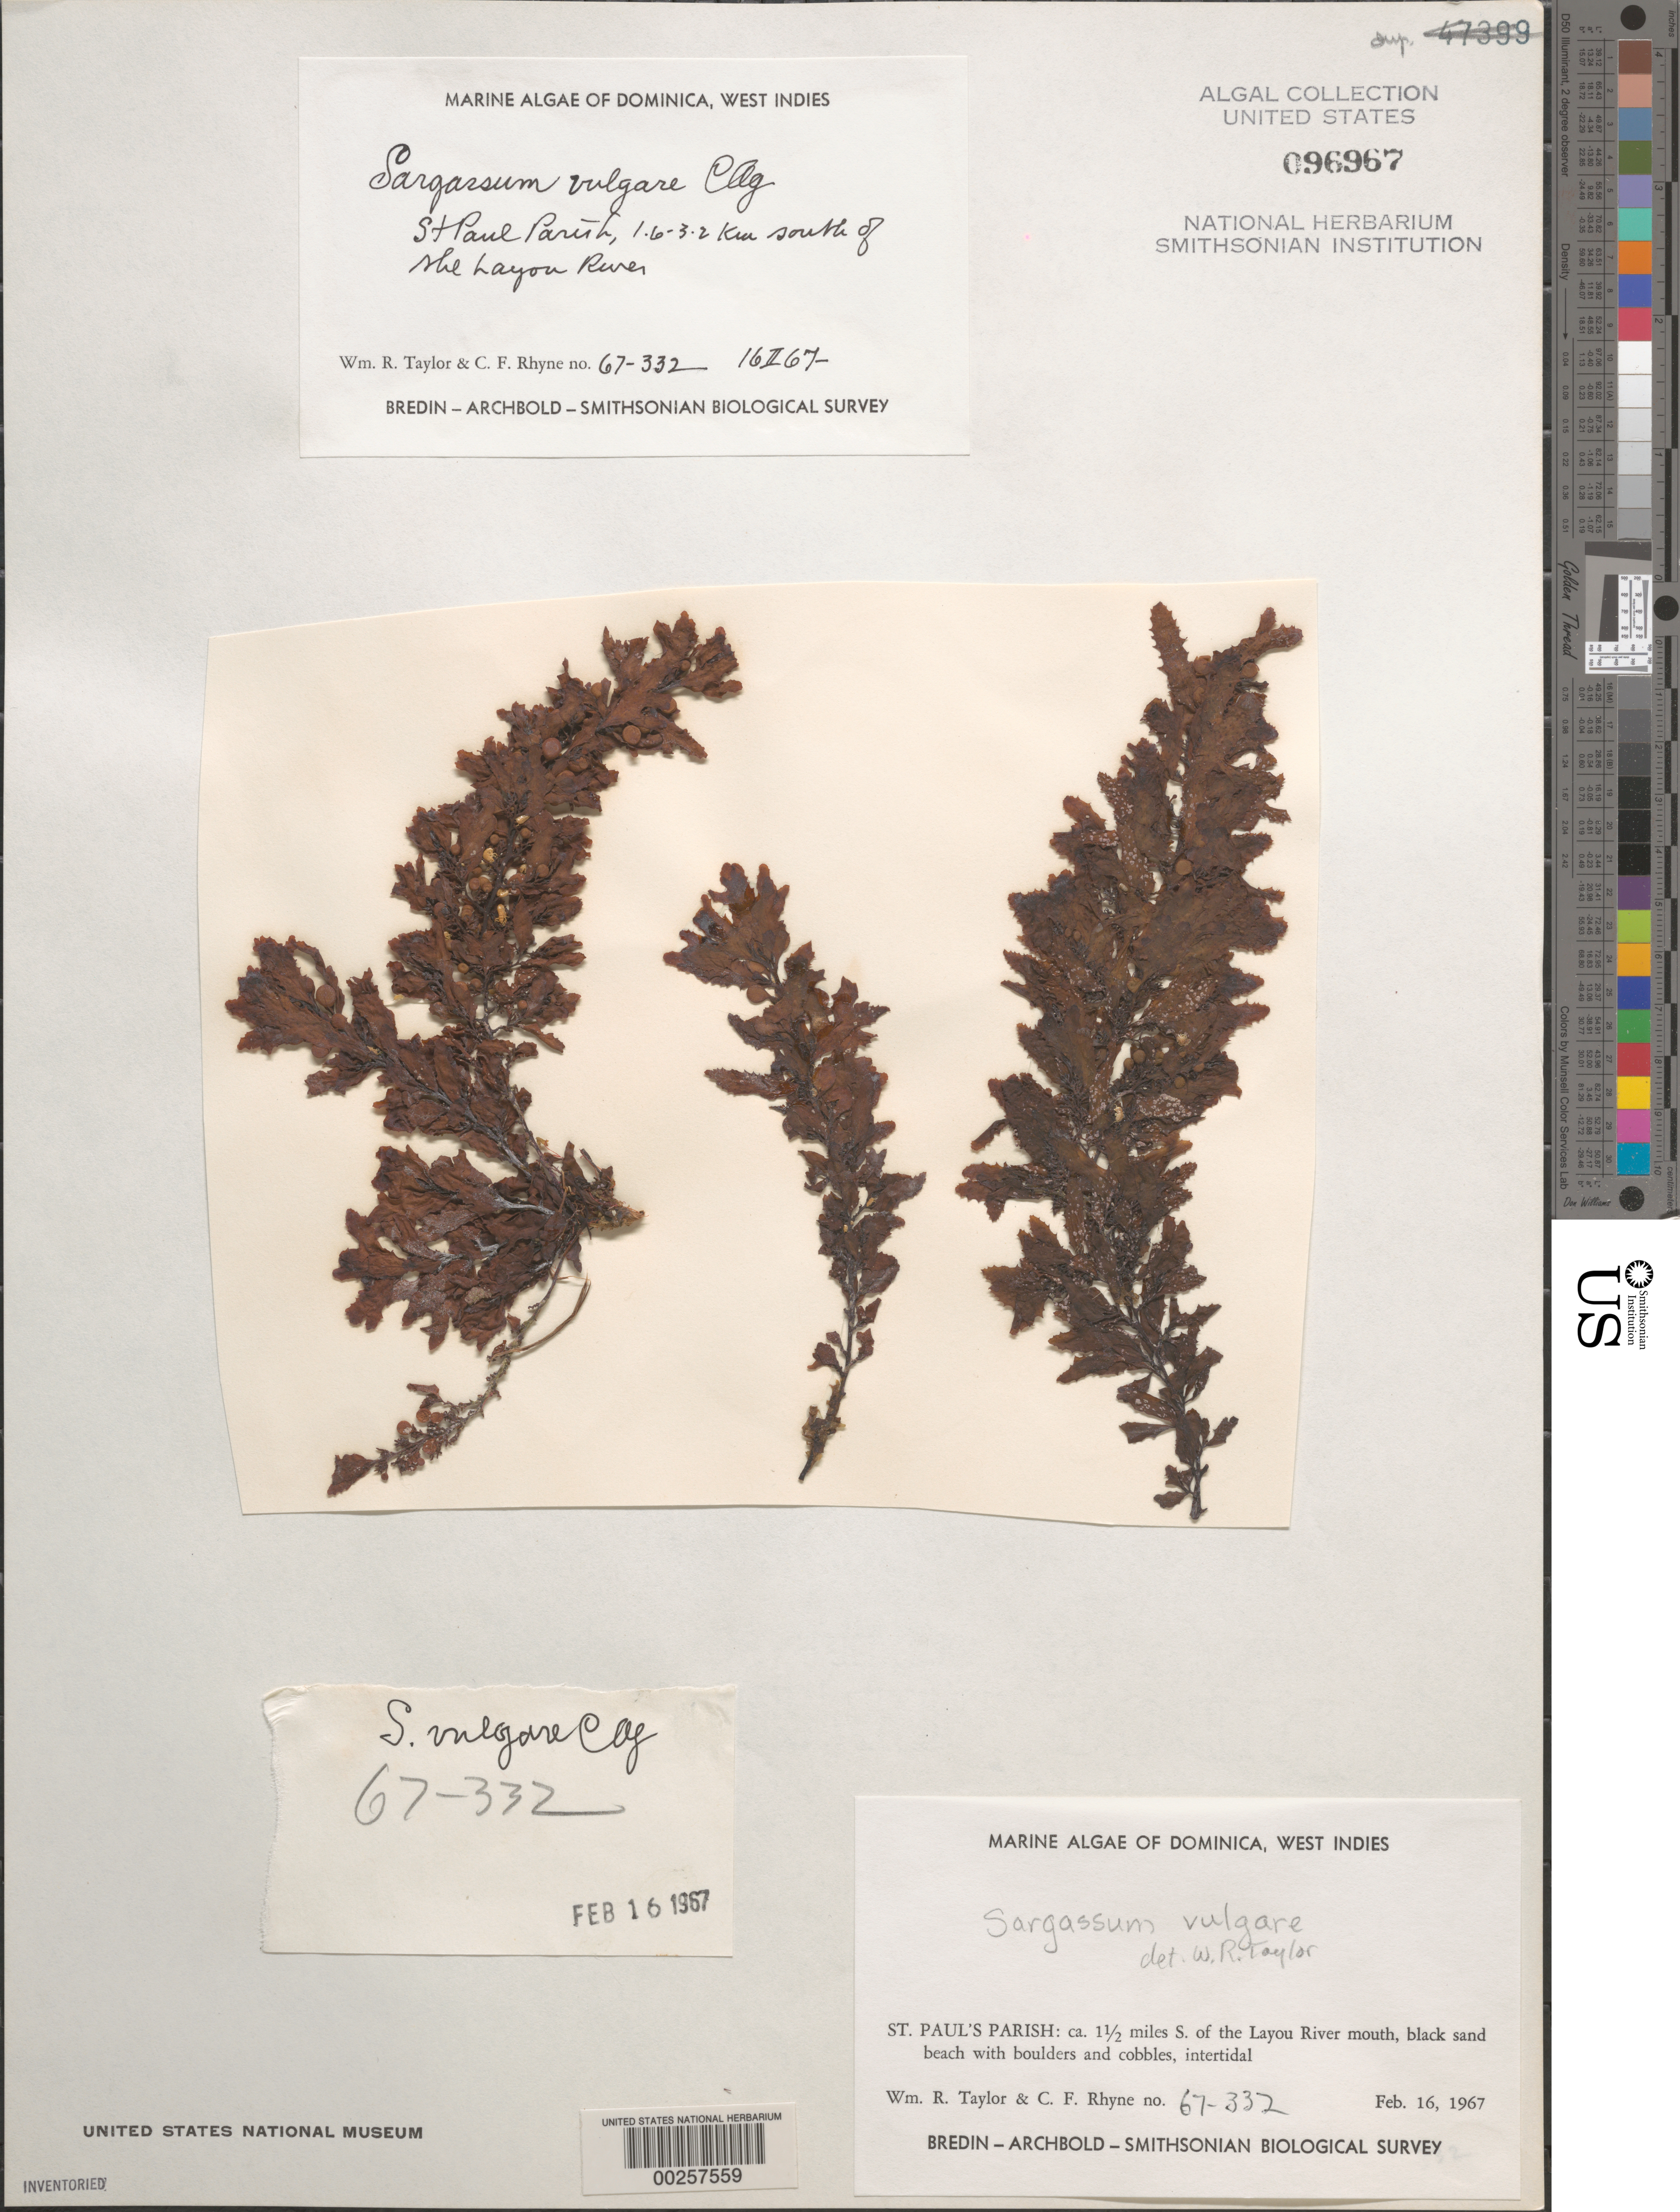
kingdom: Chromista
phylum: Ochrophyta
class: Phaeophyceae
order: Fucales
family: Sargassaceae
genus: Sargassum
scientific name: Sargassum vulgare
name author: C. Agardh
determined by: Taylor, William R.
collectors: W. R. Taylor & C. Rhyne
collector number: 67-332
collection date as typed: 16 Feb 1967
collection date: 1967-02-16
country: Dominica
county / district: St. Paul's Parish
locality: Ca. 1.5 miles south of Layou River mouth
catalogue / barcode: US 96967